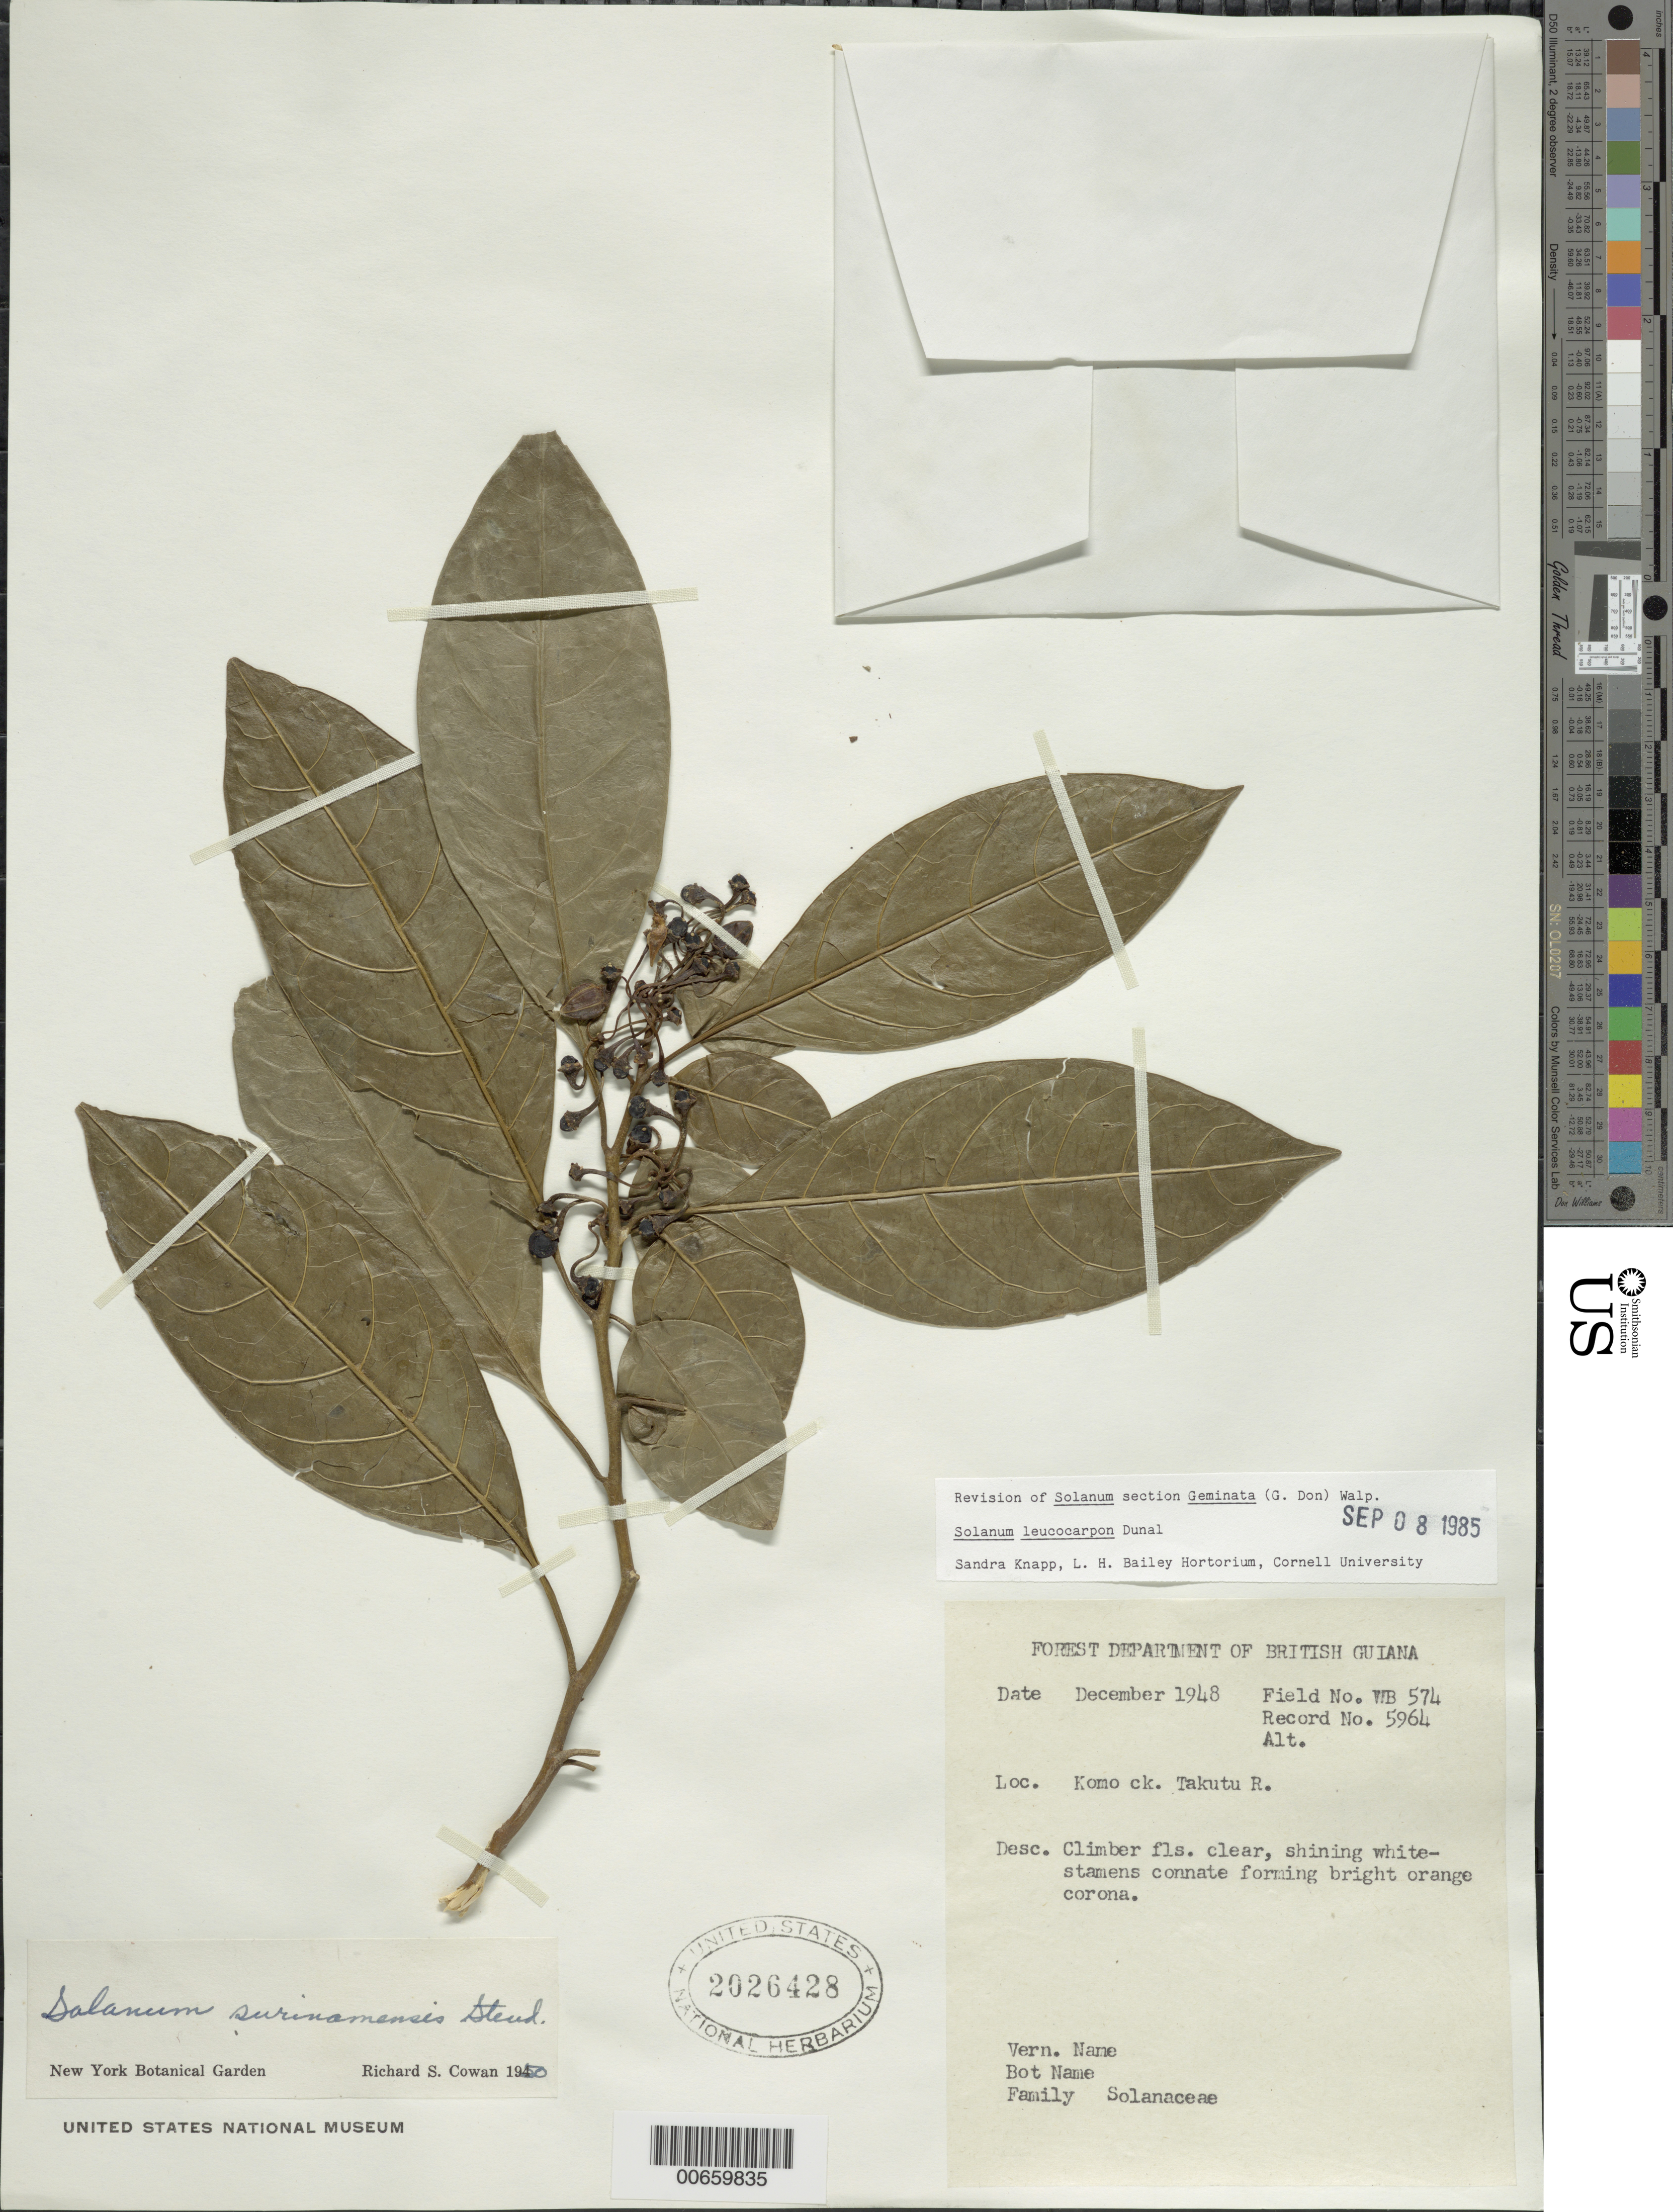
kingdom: Plantae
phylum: Tracheophyta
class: Magnoliopsida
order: Solanales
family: Solanaceae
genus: Solanum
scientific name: Solanum leucocarpon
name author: Dunal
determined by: Knapp, S. D.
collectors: Forest Dept. B. G.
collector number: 5964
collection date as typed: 12 Dec 1948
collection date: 1948-12-12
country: Guyana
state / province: U. Takutu-U. Essequibo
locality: Komo Ck., Takutu R.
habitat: Field No. WB 574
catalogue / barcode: US 2026428